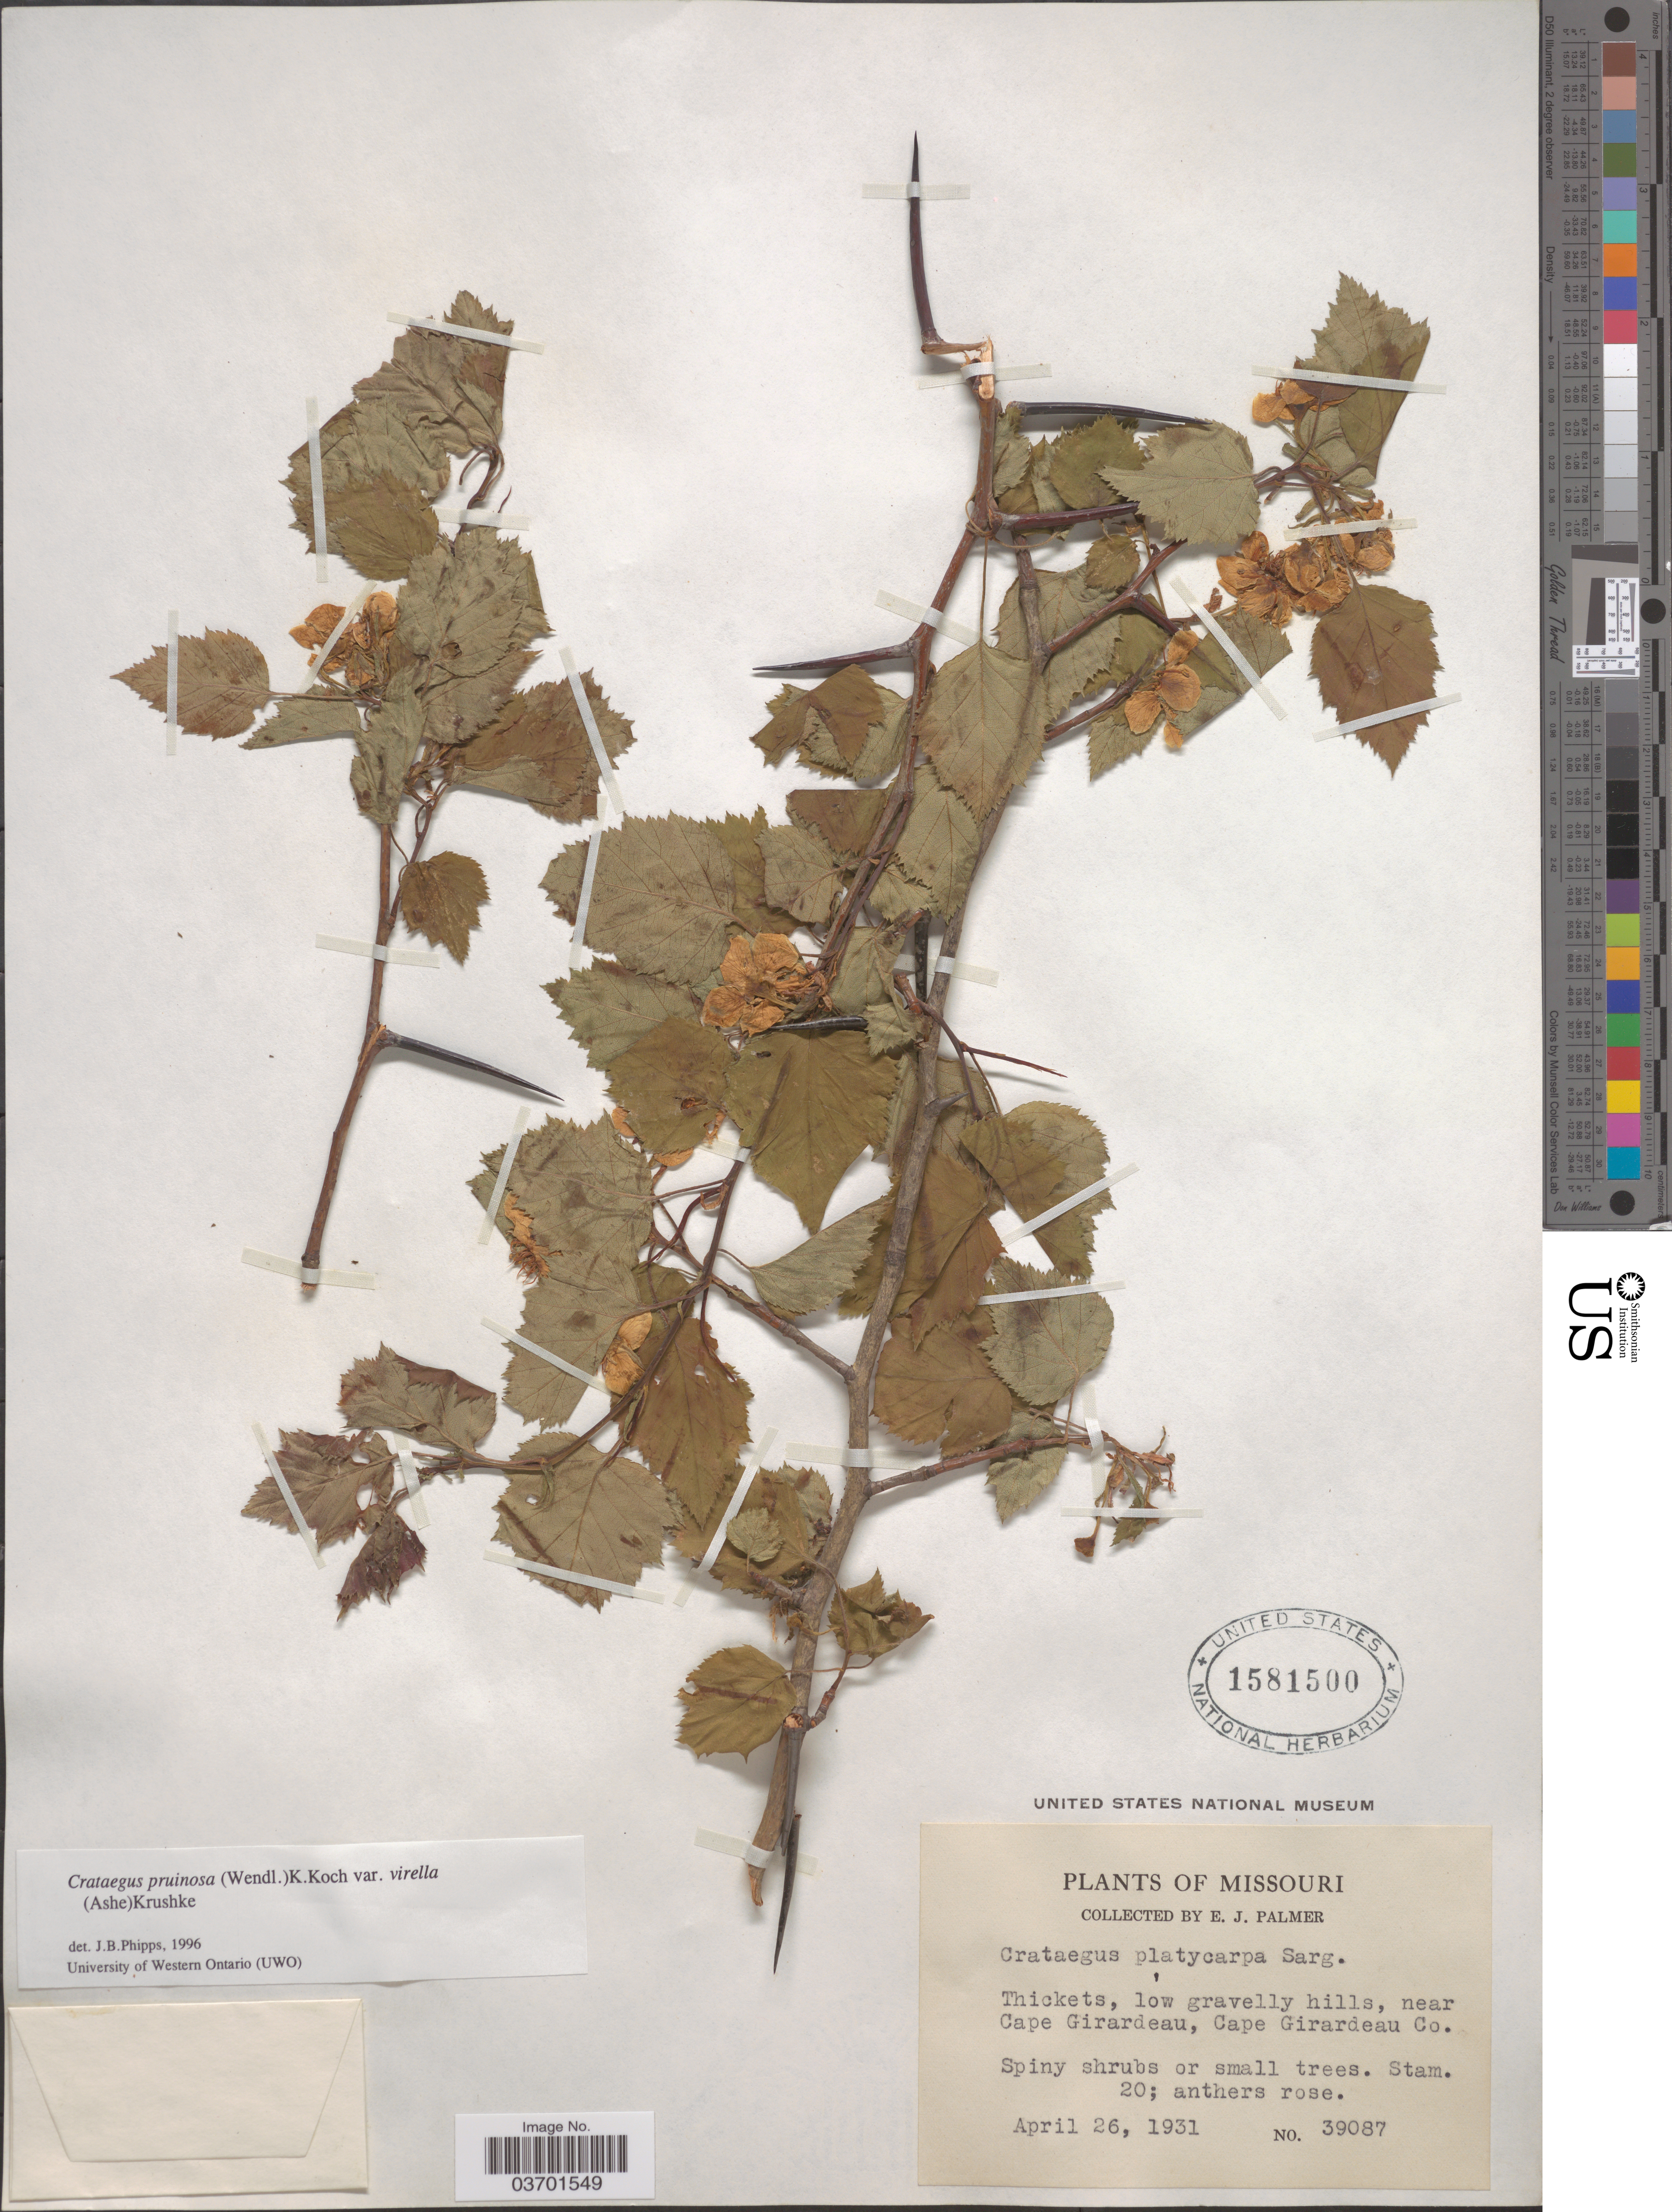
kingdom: Plantae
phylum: Tracheophyta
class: Magnoliopsida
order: Rosales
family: Rosaceae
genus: Crataegus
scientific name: Crataegus pruinosa var. virella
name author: (Ashe) Kruschke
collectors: E. J. Palmer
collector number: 39087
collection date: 1931-04-26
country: United States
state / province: Missouri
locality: Near Cape Girardeau, Cape Girardeau Co.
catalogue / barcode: US 1581500